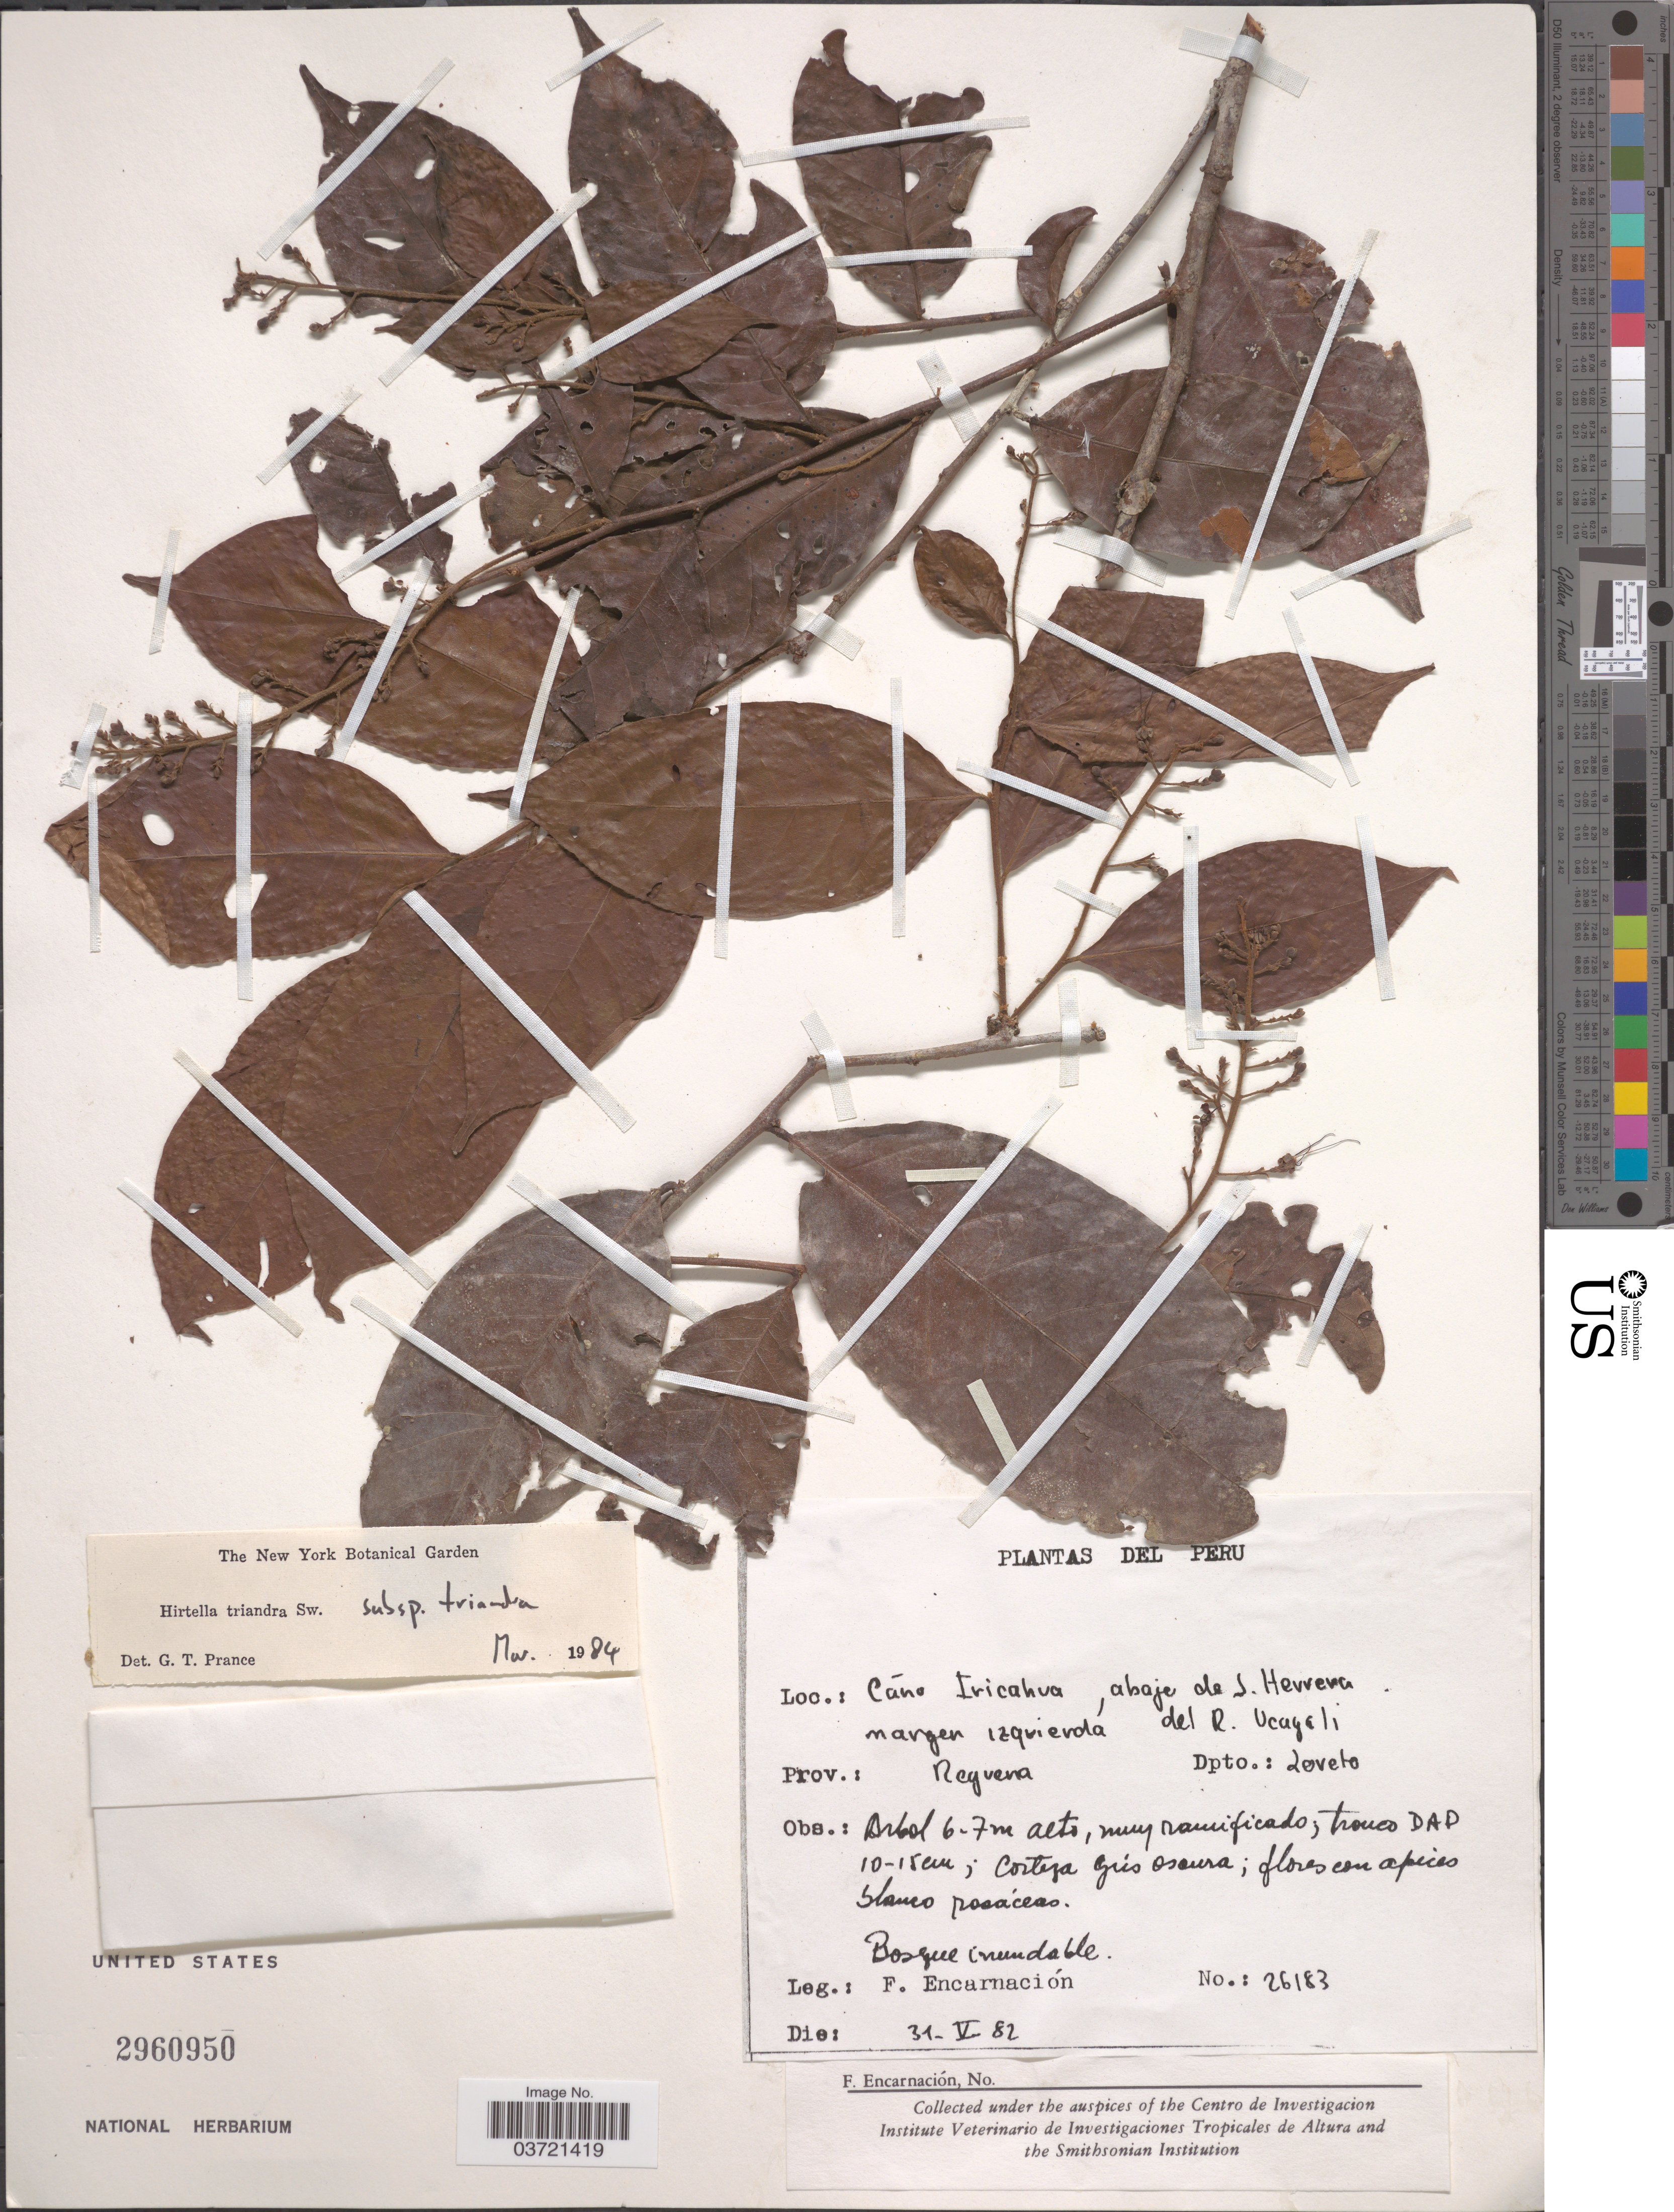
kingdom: Plantae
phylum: Tracheophyta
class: Magnoliopsida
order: Malpighiales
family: Chrysobalanaceae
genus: Hirtella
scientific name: Hirtella triandra subsp. triandra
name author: Sw.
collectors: F. Encarnación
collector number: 26183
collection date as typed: Transcribed d/m/y: 31/5/82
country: Peru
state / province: Loreto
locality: Caño Iricahua, abaje de S. Herrera margen izquierda del R. Ucayali. Prov.: Requena, Dpto.: Loreto.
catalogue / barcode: US 2960950